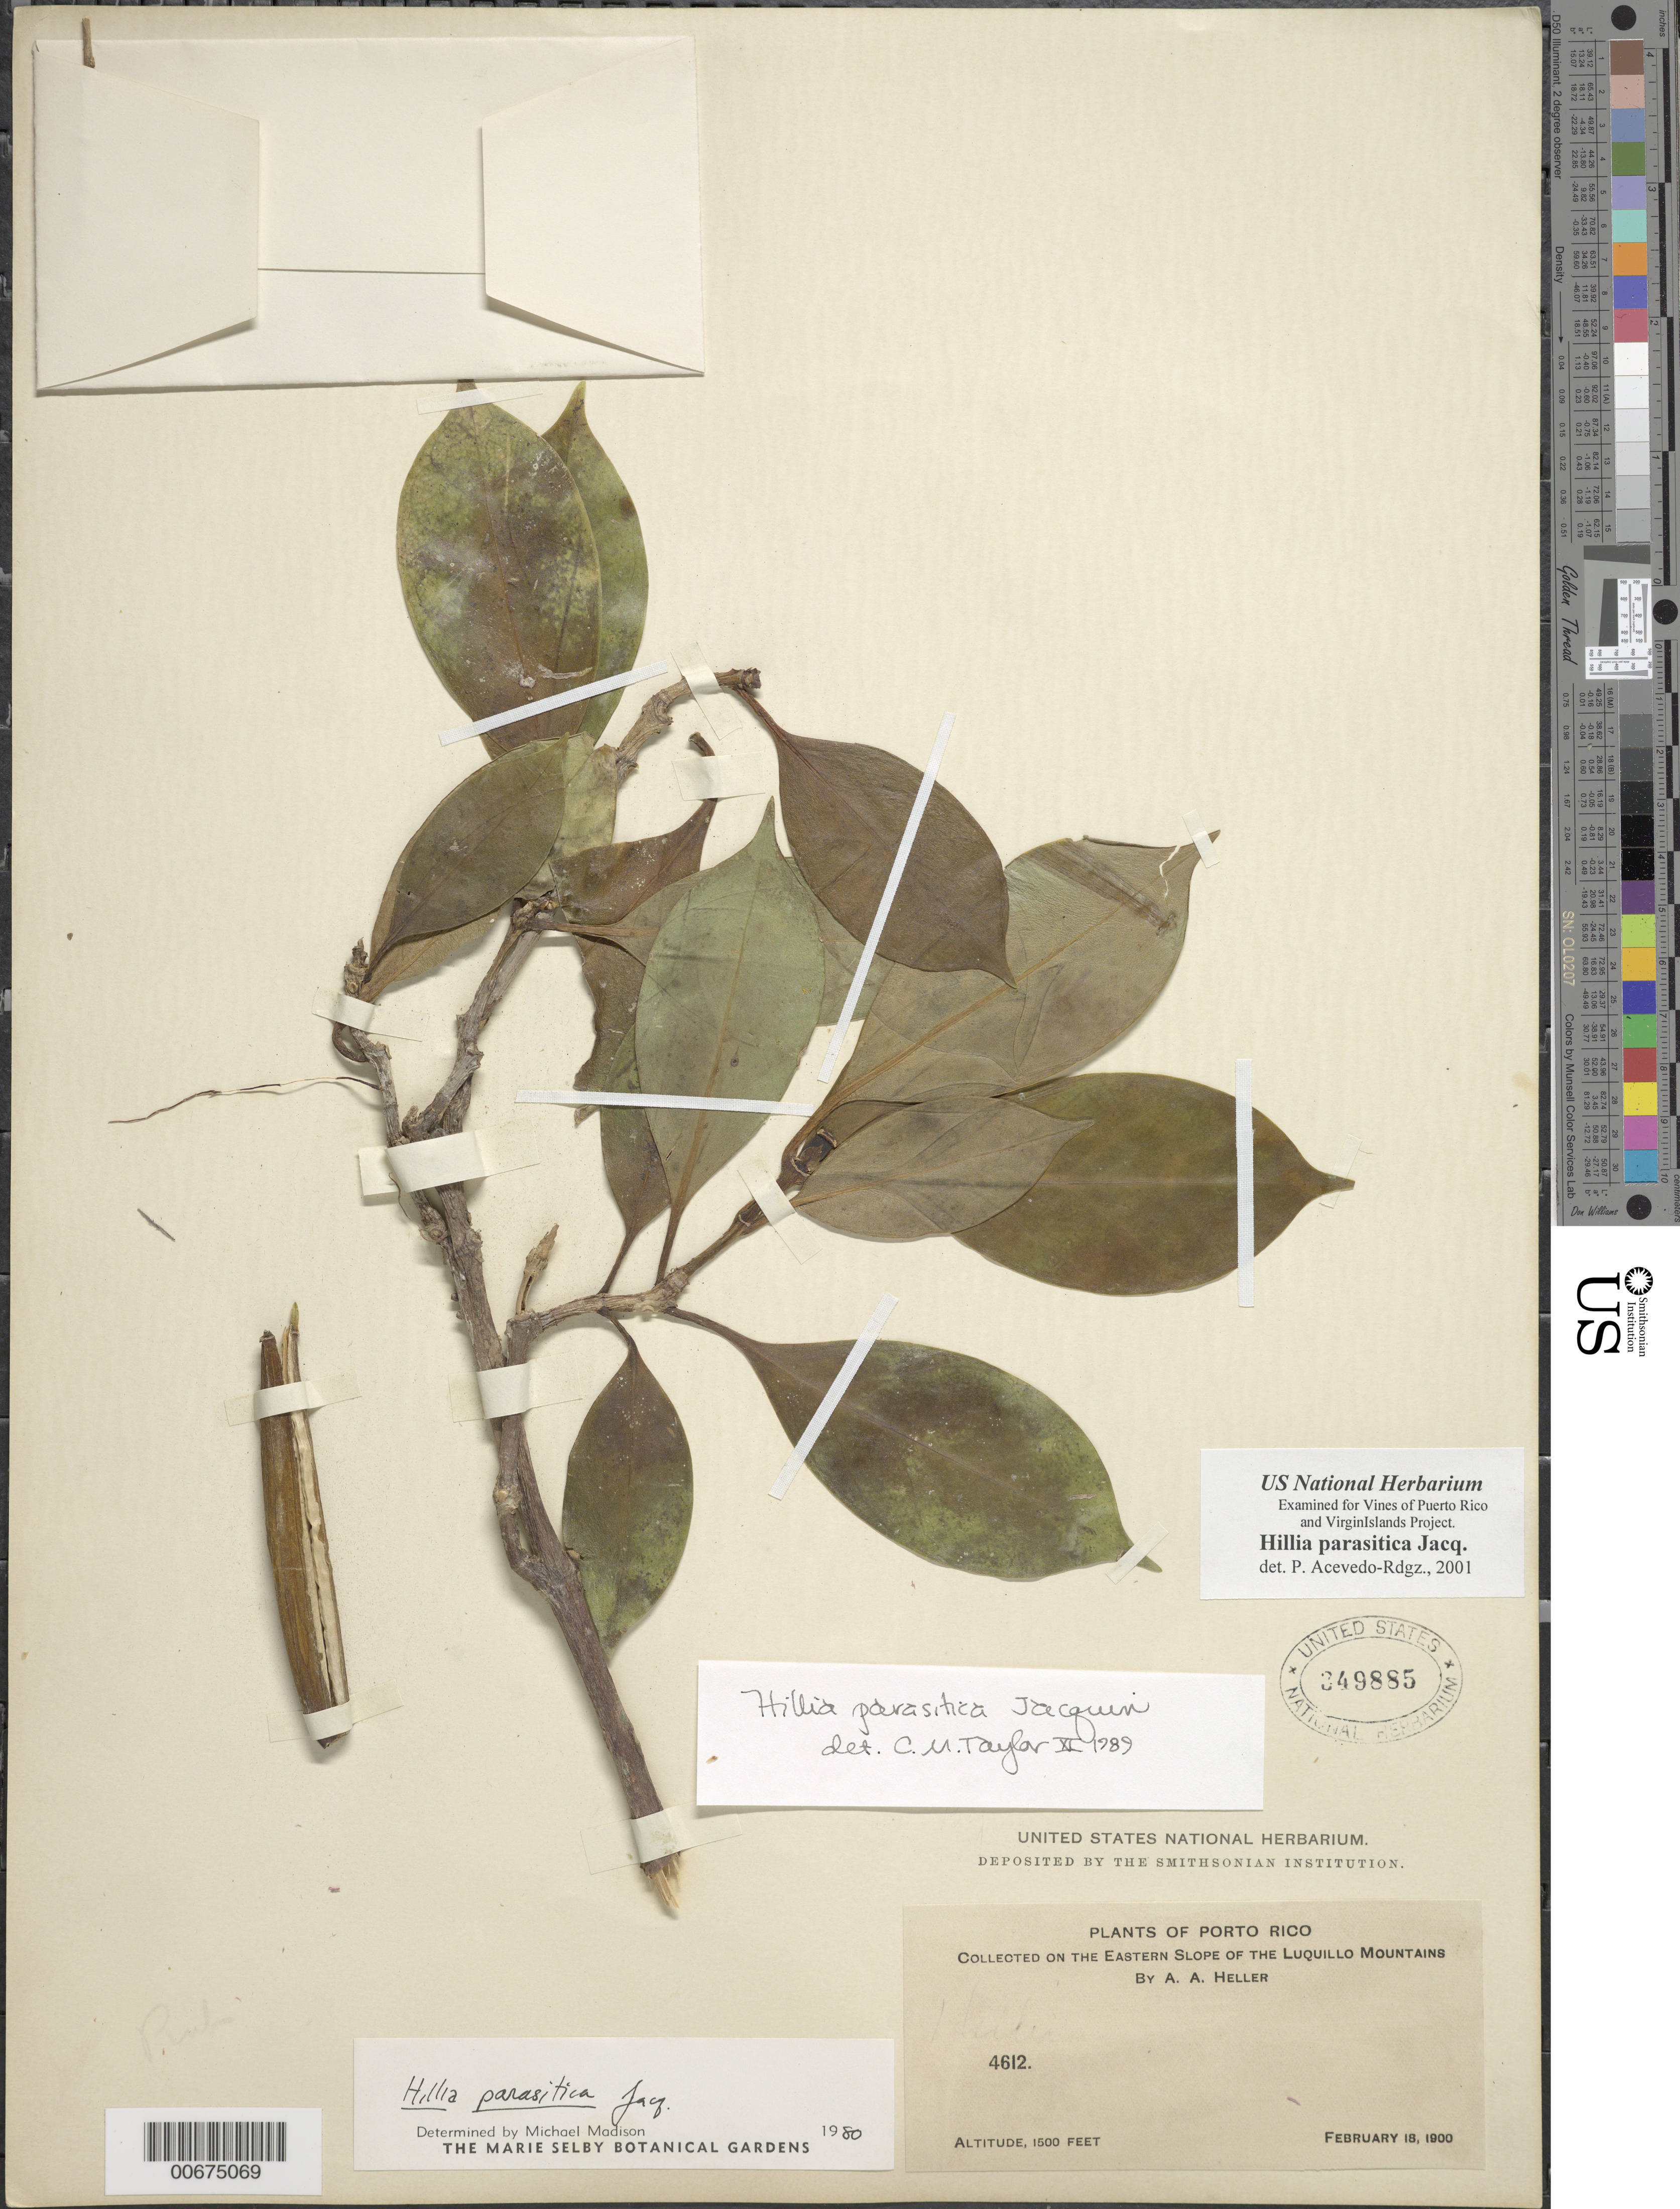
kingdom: Plantae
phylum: Tracheophyta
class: Magnoliopsida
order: Gentianales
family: Rubiaceae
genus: Hillia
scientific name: Hillia parasitica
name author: Jacq.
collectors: A. A. Heller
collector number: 4612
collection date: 1900-02-18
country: Puerto Rico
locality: On the Eastern Slope of The Luquillo Mountains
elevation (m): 457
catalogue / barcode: US 349885